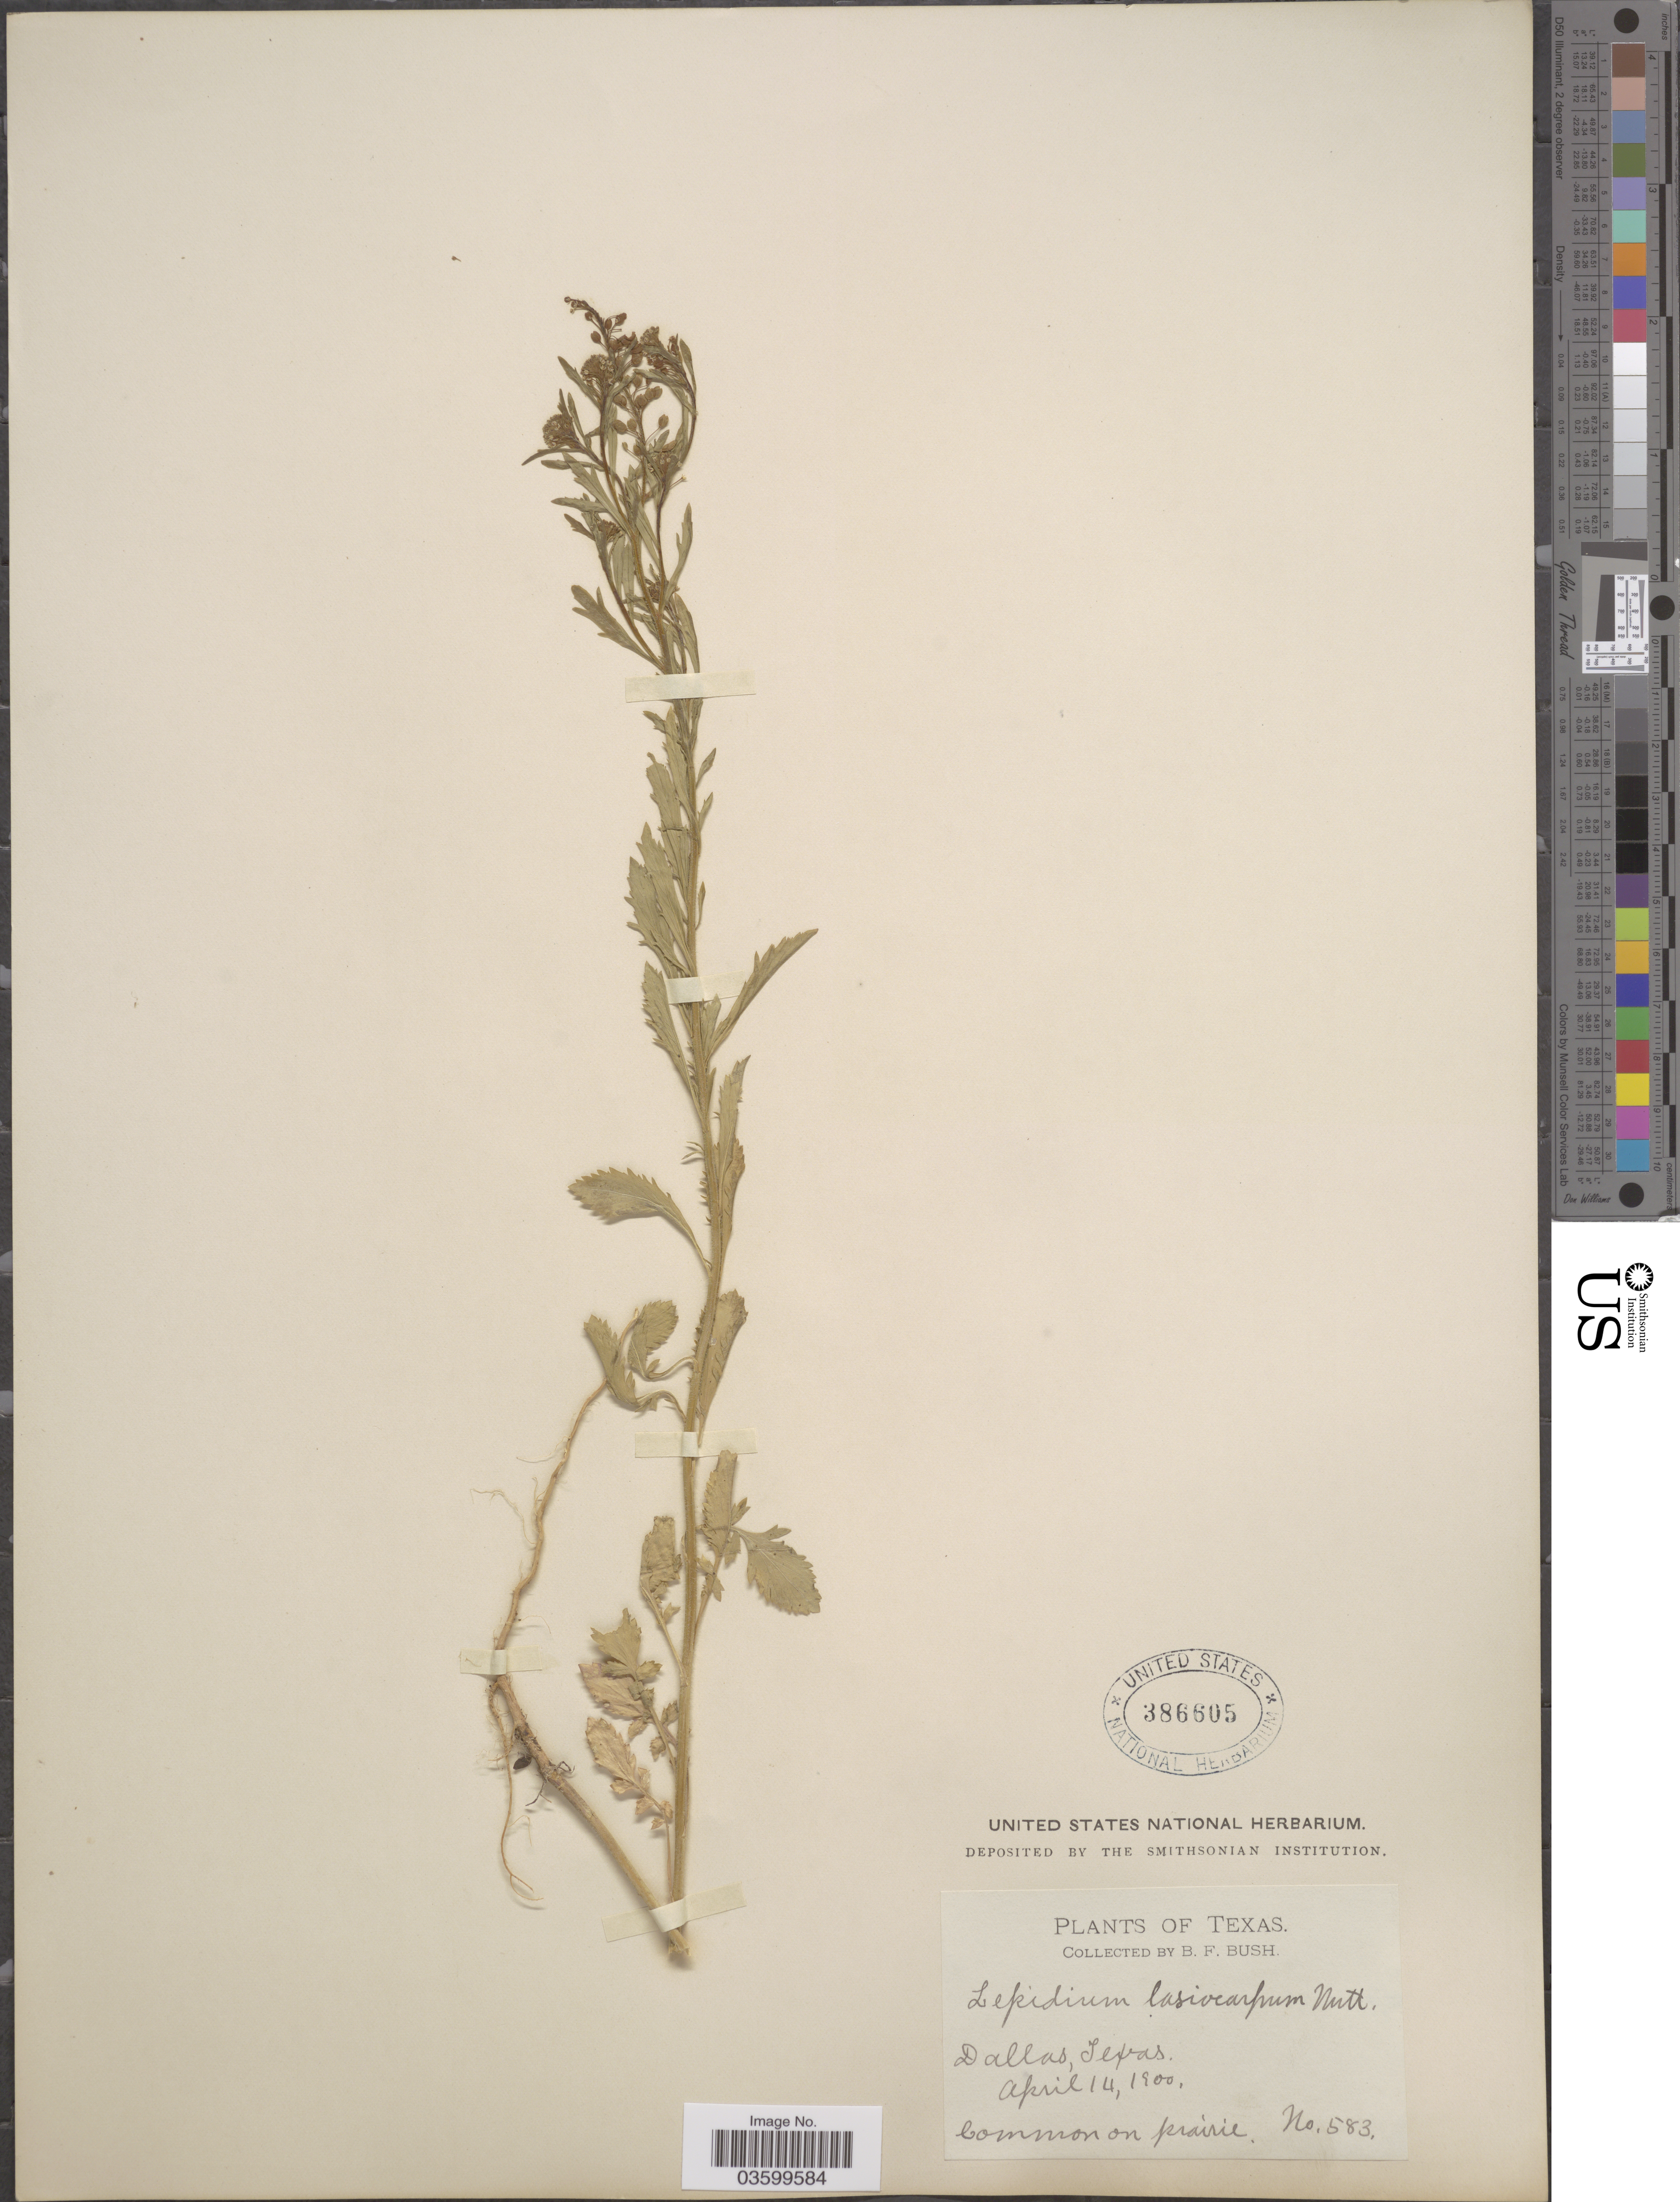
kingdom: Plantae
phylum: Tracheophyta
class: Magnoliopsida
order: Brassicales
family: Brassicaceae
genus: Lepidium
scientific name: Lepidium virginicum var. pubescens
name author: (Greene) C.L. Hitchc.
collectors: B. F. Bush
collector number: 583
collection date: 1900-04-14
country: United States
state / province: Texas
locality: Dallas.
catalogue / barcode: US 386605